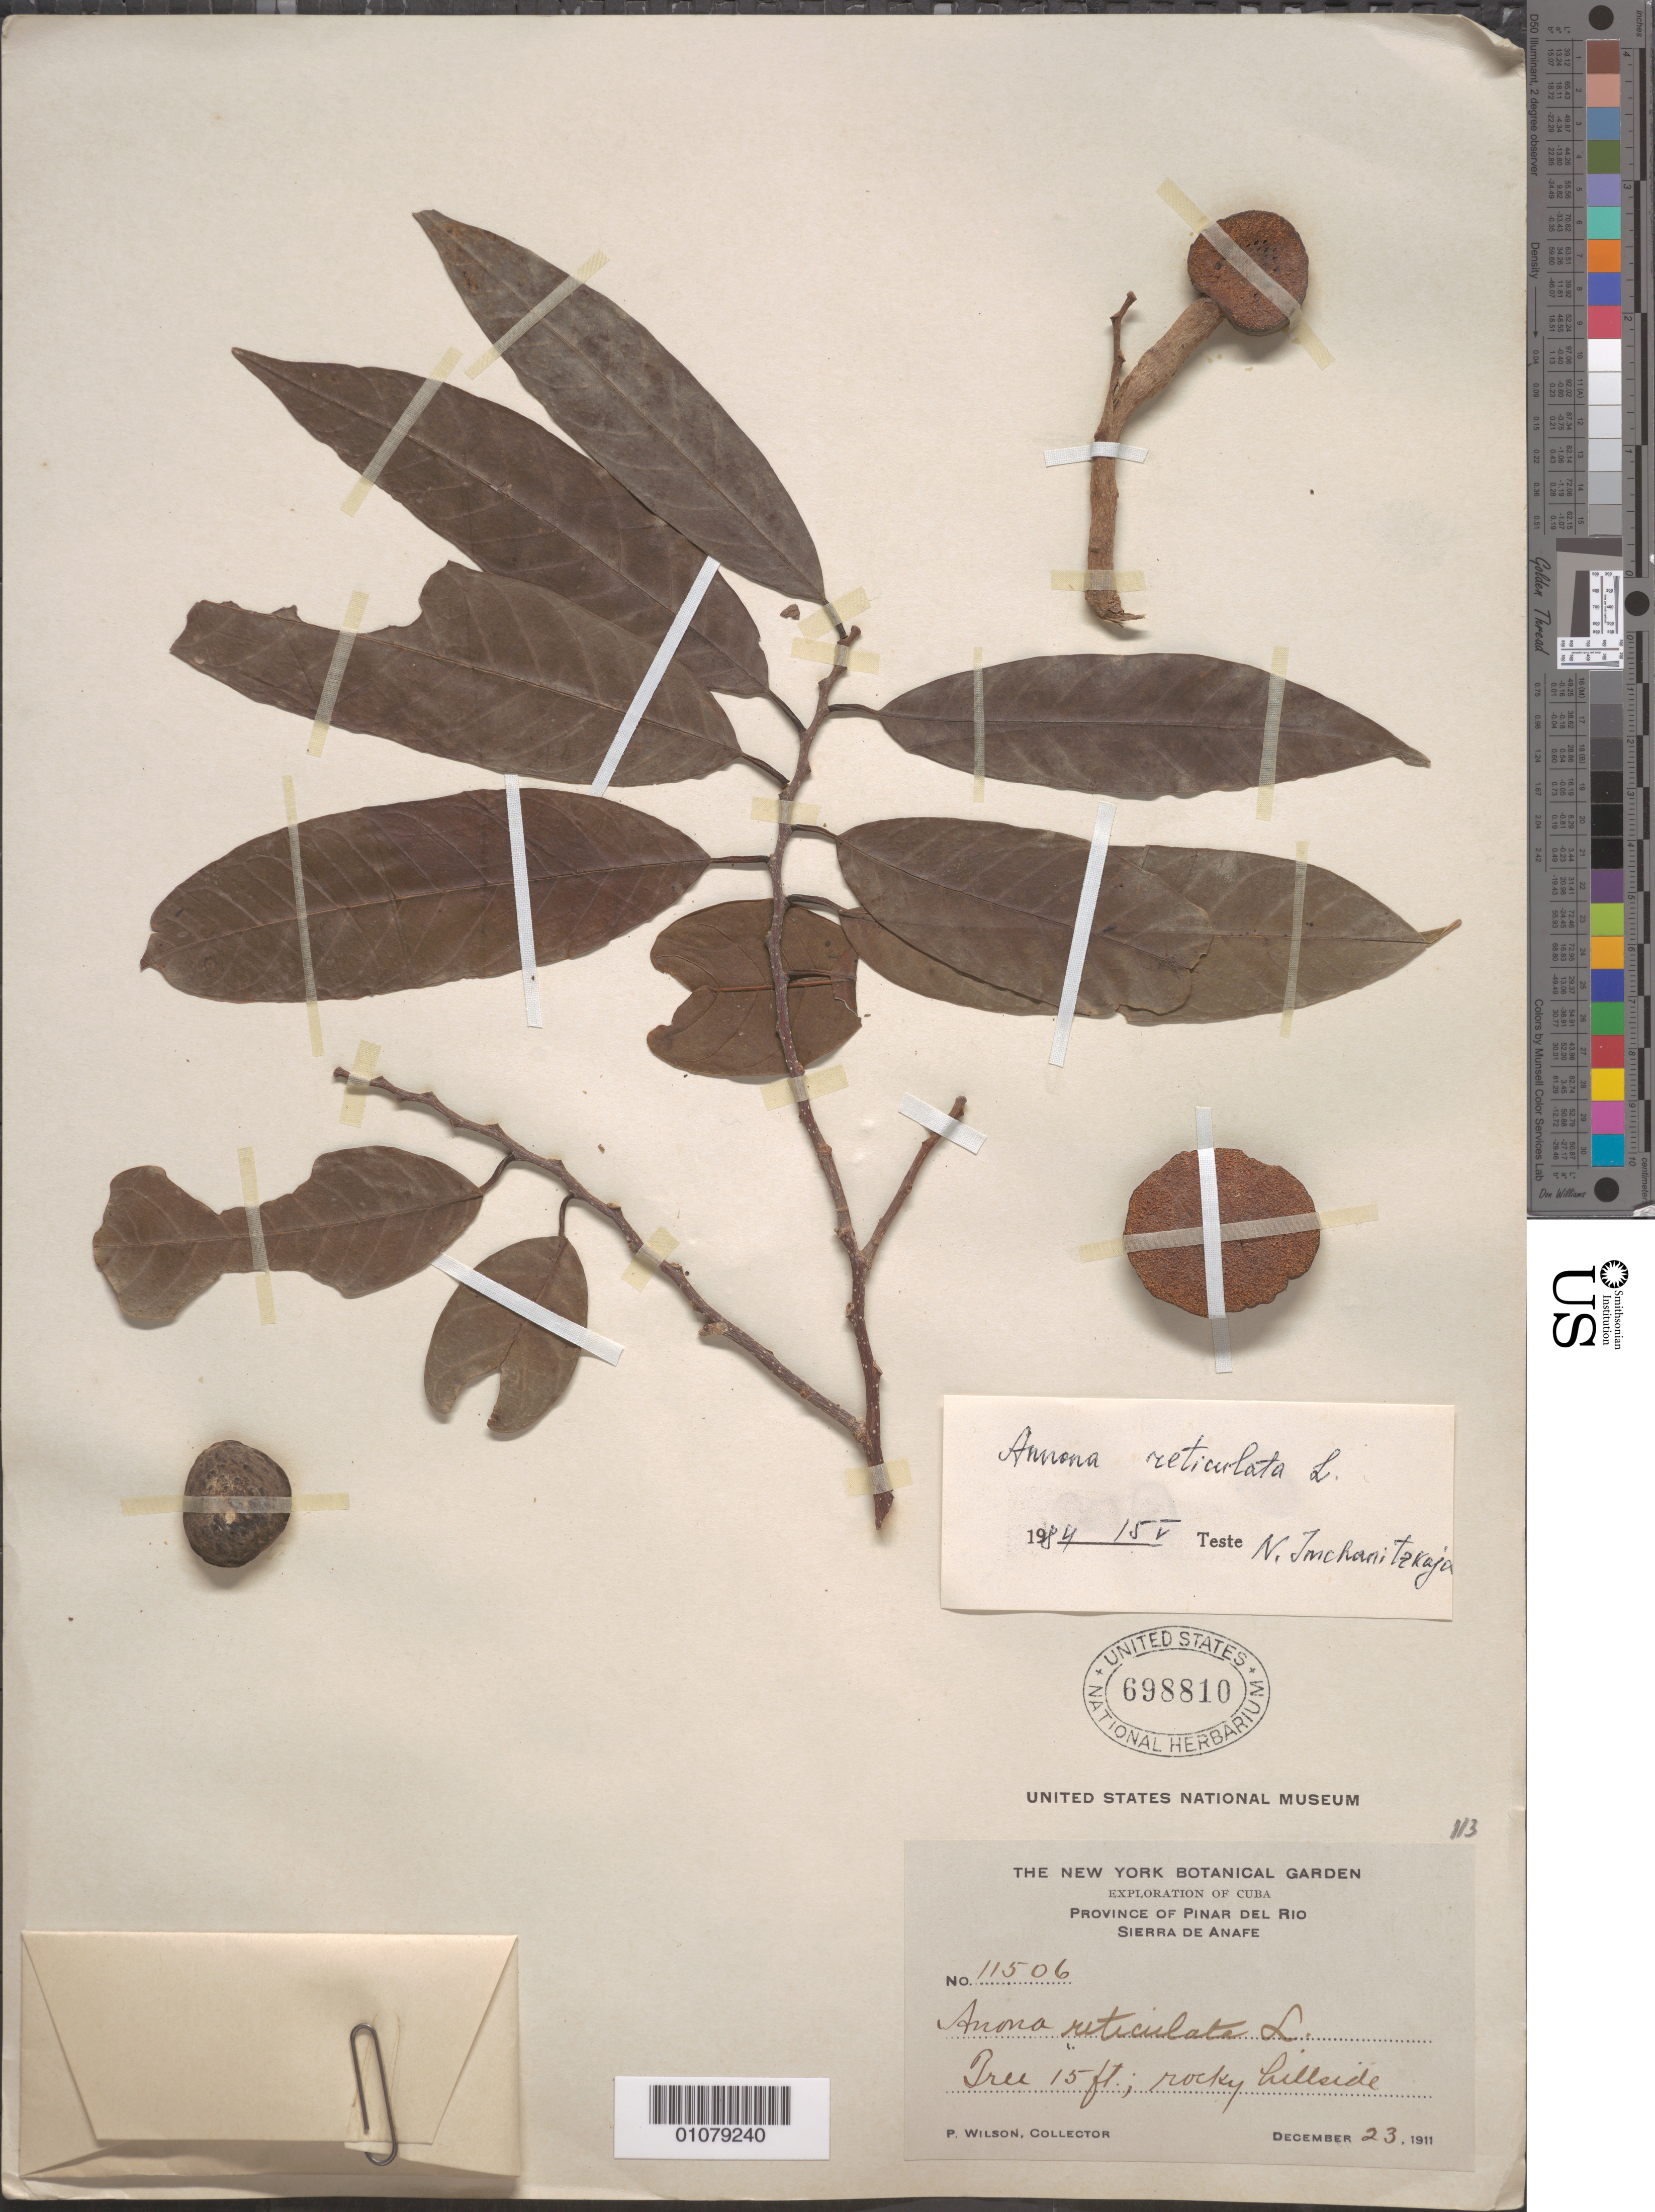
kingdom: Plantae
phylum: Tracheophyta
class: Magnoliopsida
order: Magnoliales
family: Annonaceae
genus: Annona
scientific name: Annona reticulata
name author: L.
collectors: P. Wilson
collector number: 11506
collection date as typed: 23 Dec 1911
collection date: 1911-12-23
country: Cuba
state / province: Pinar del Rio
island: Cuba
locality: Province of Pinar del Rio, Sierra de Anafe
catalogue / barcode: US 698810